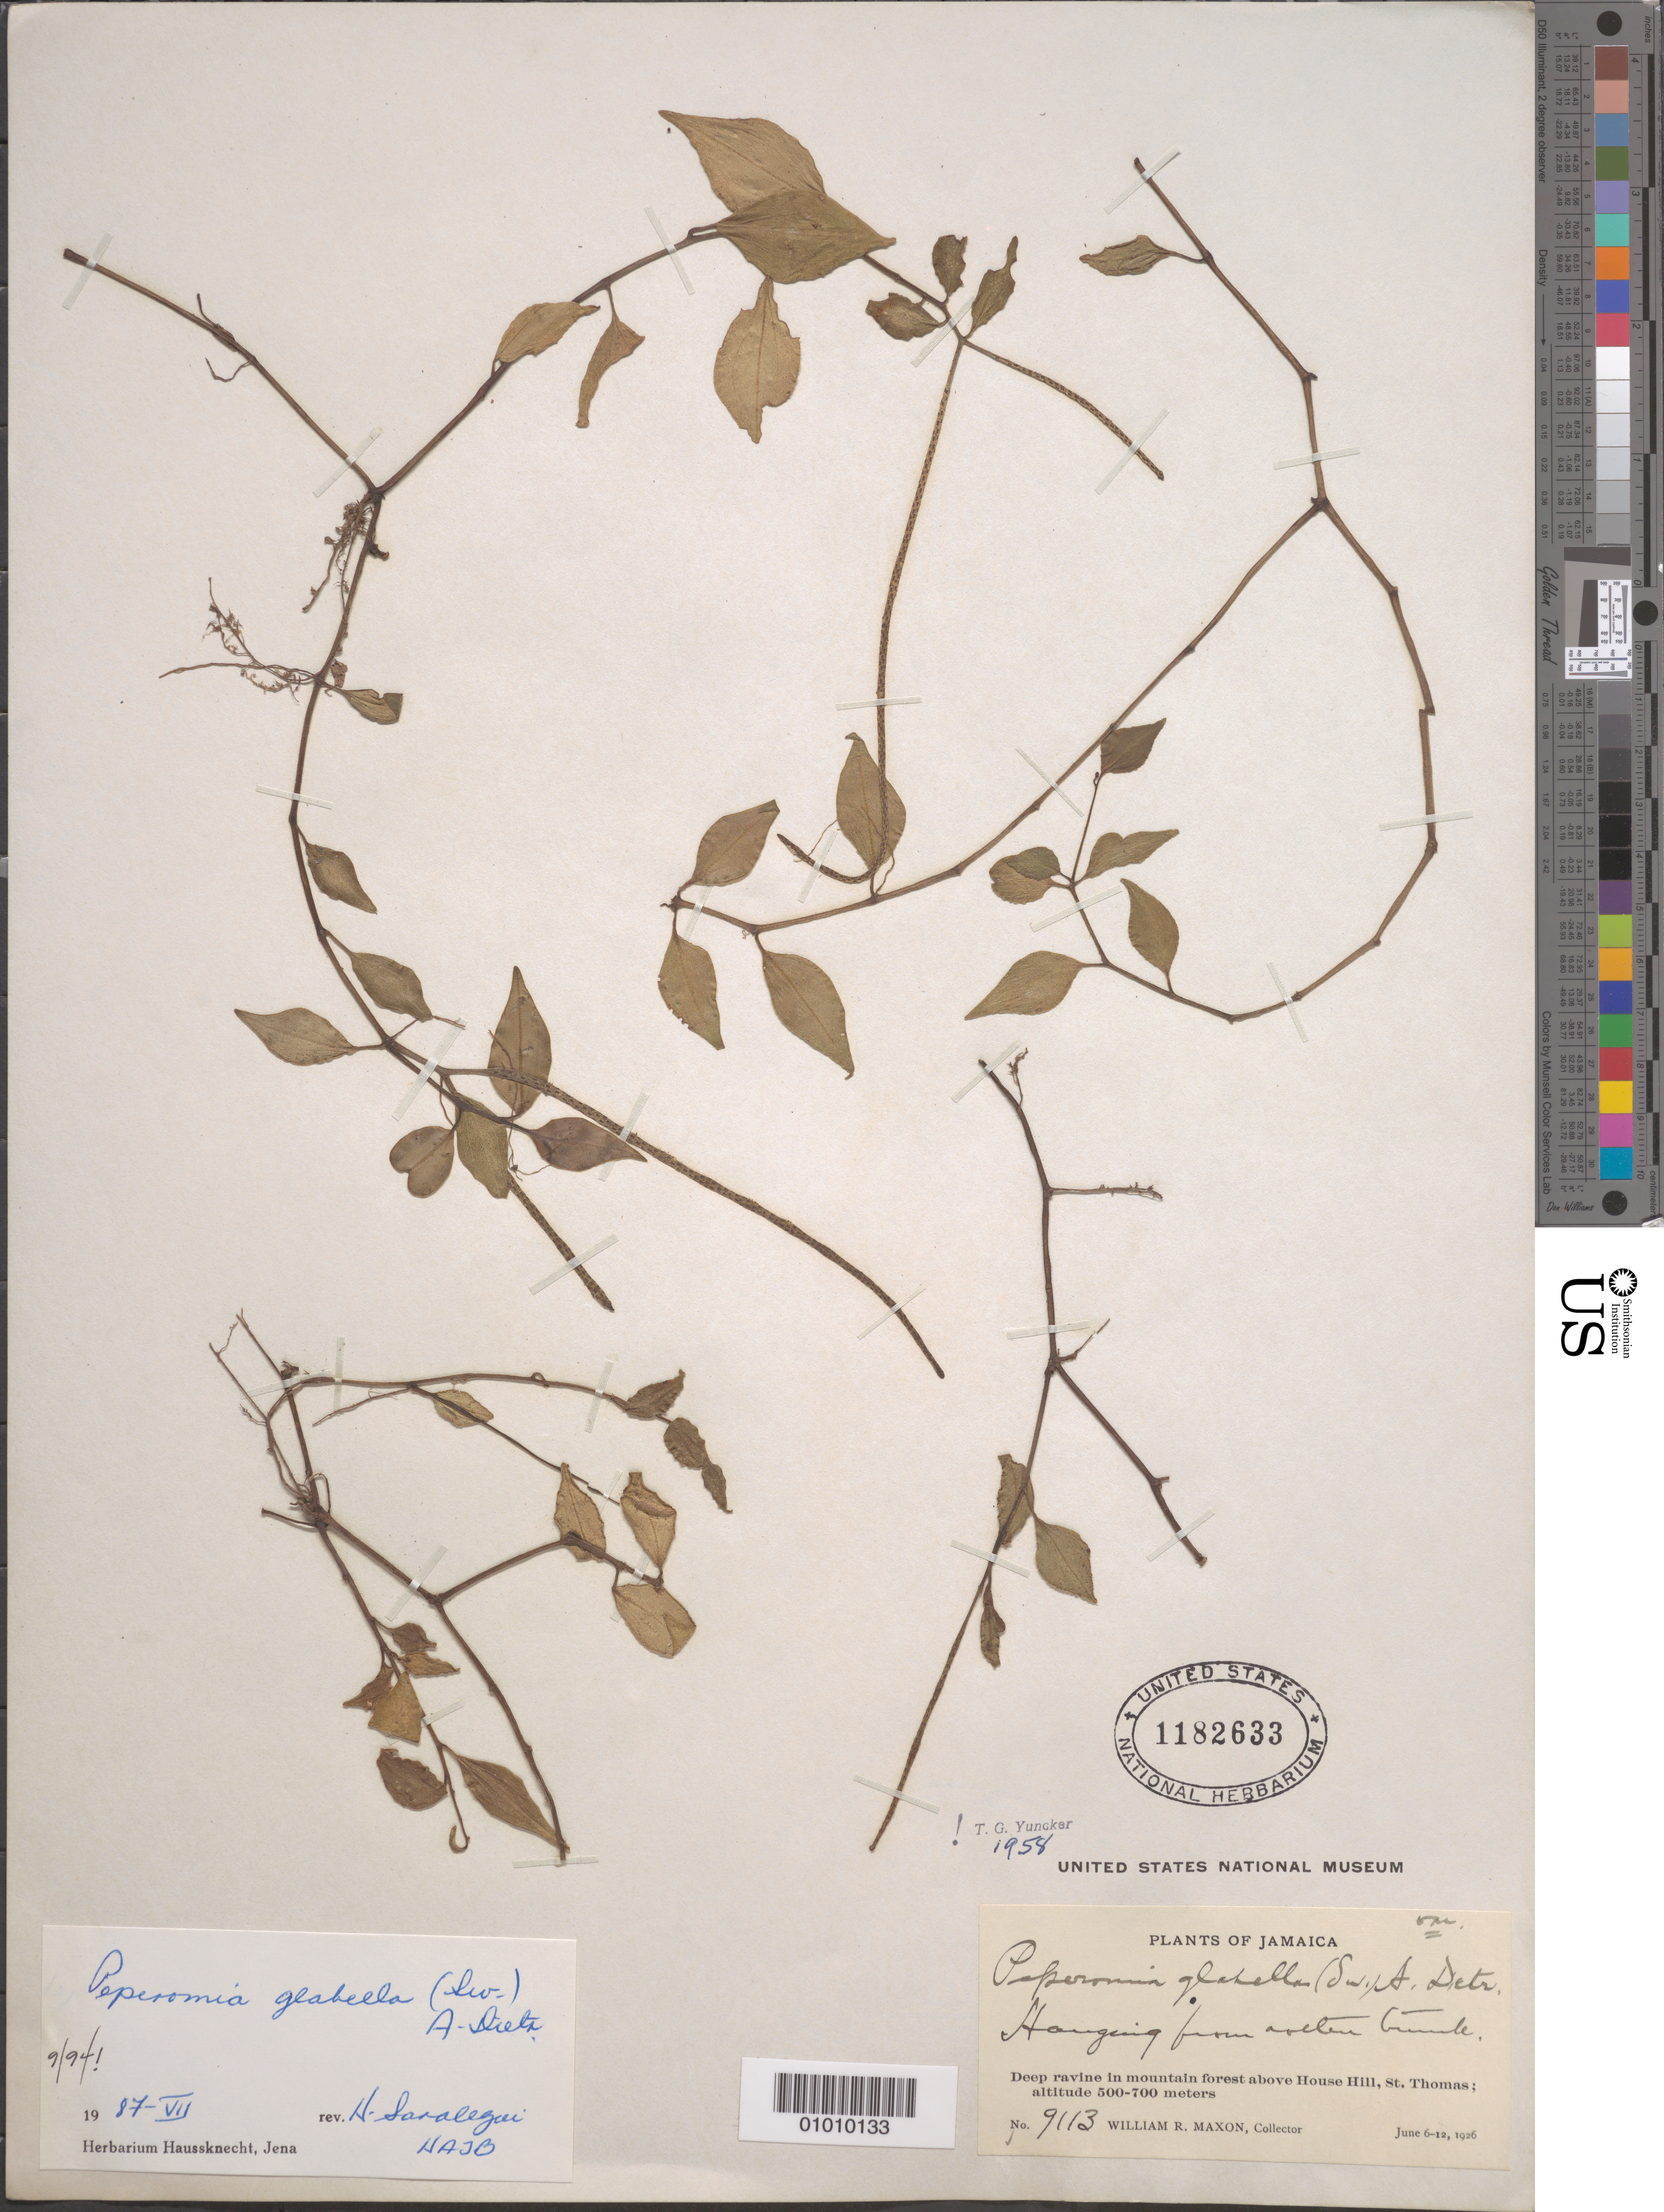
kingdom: Plantae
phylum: Tracheophyta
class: Magnoliopsida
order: Piperales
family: Piperaceae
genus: Peperomia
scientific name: Peperomia glabella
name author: (Sw.) A. Dietr.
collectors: W. R. Maxon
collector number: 9113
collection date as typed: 06 Jun 1926 to 12 Jun 1926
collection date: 1926-06-06/1926-06-12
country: Jamaica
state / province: Saint Thomas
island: Jamaica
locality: Hanging from branch in deep ravine in mountain forest above House Hill, St. Thomas.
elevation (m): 500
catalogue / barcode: US 1182633